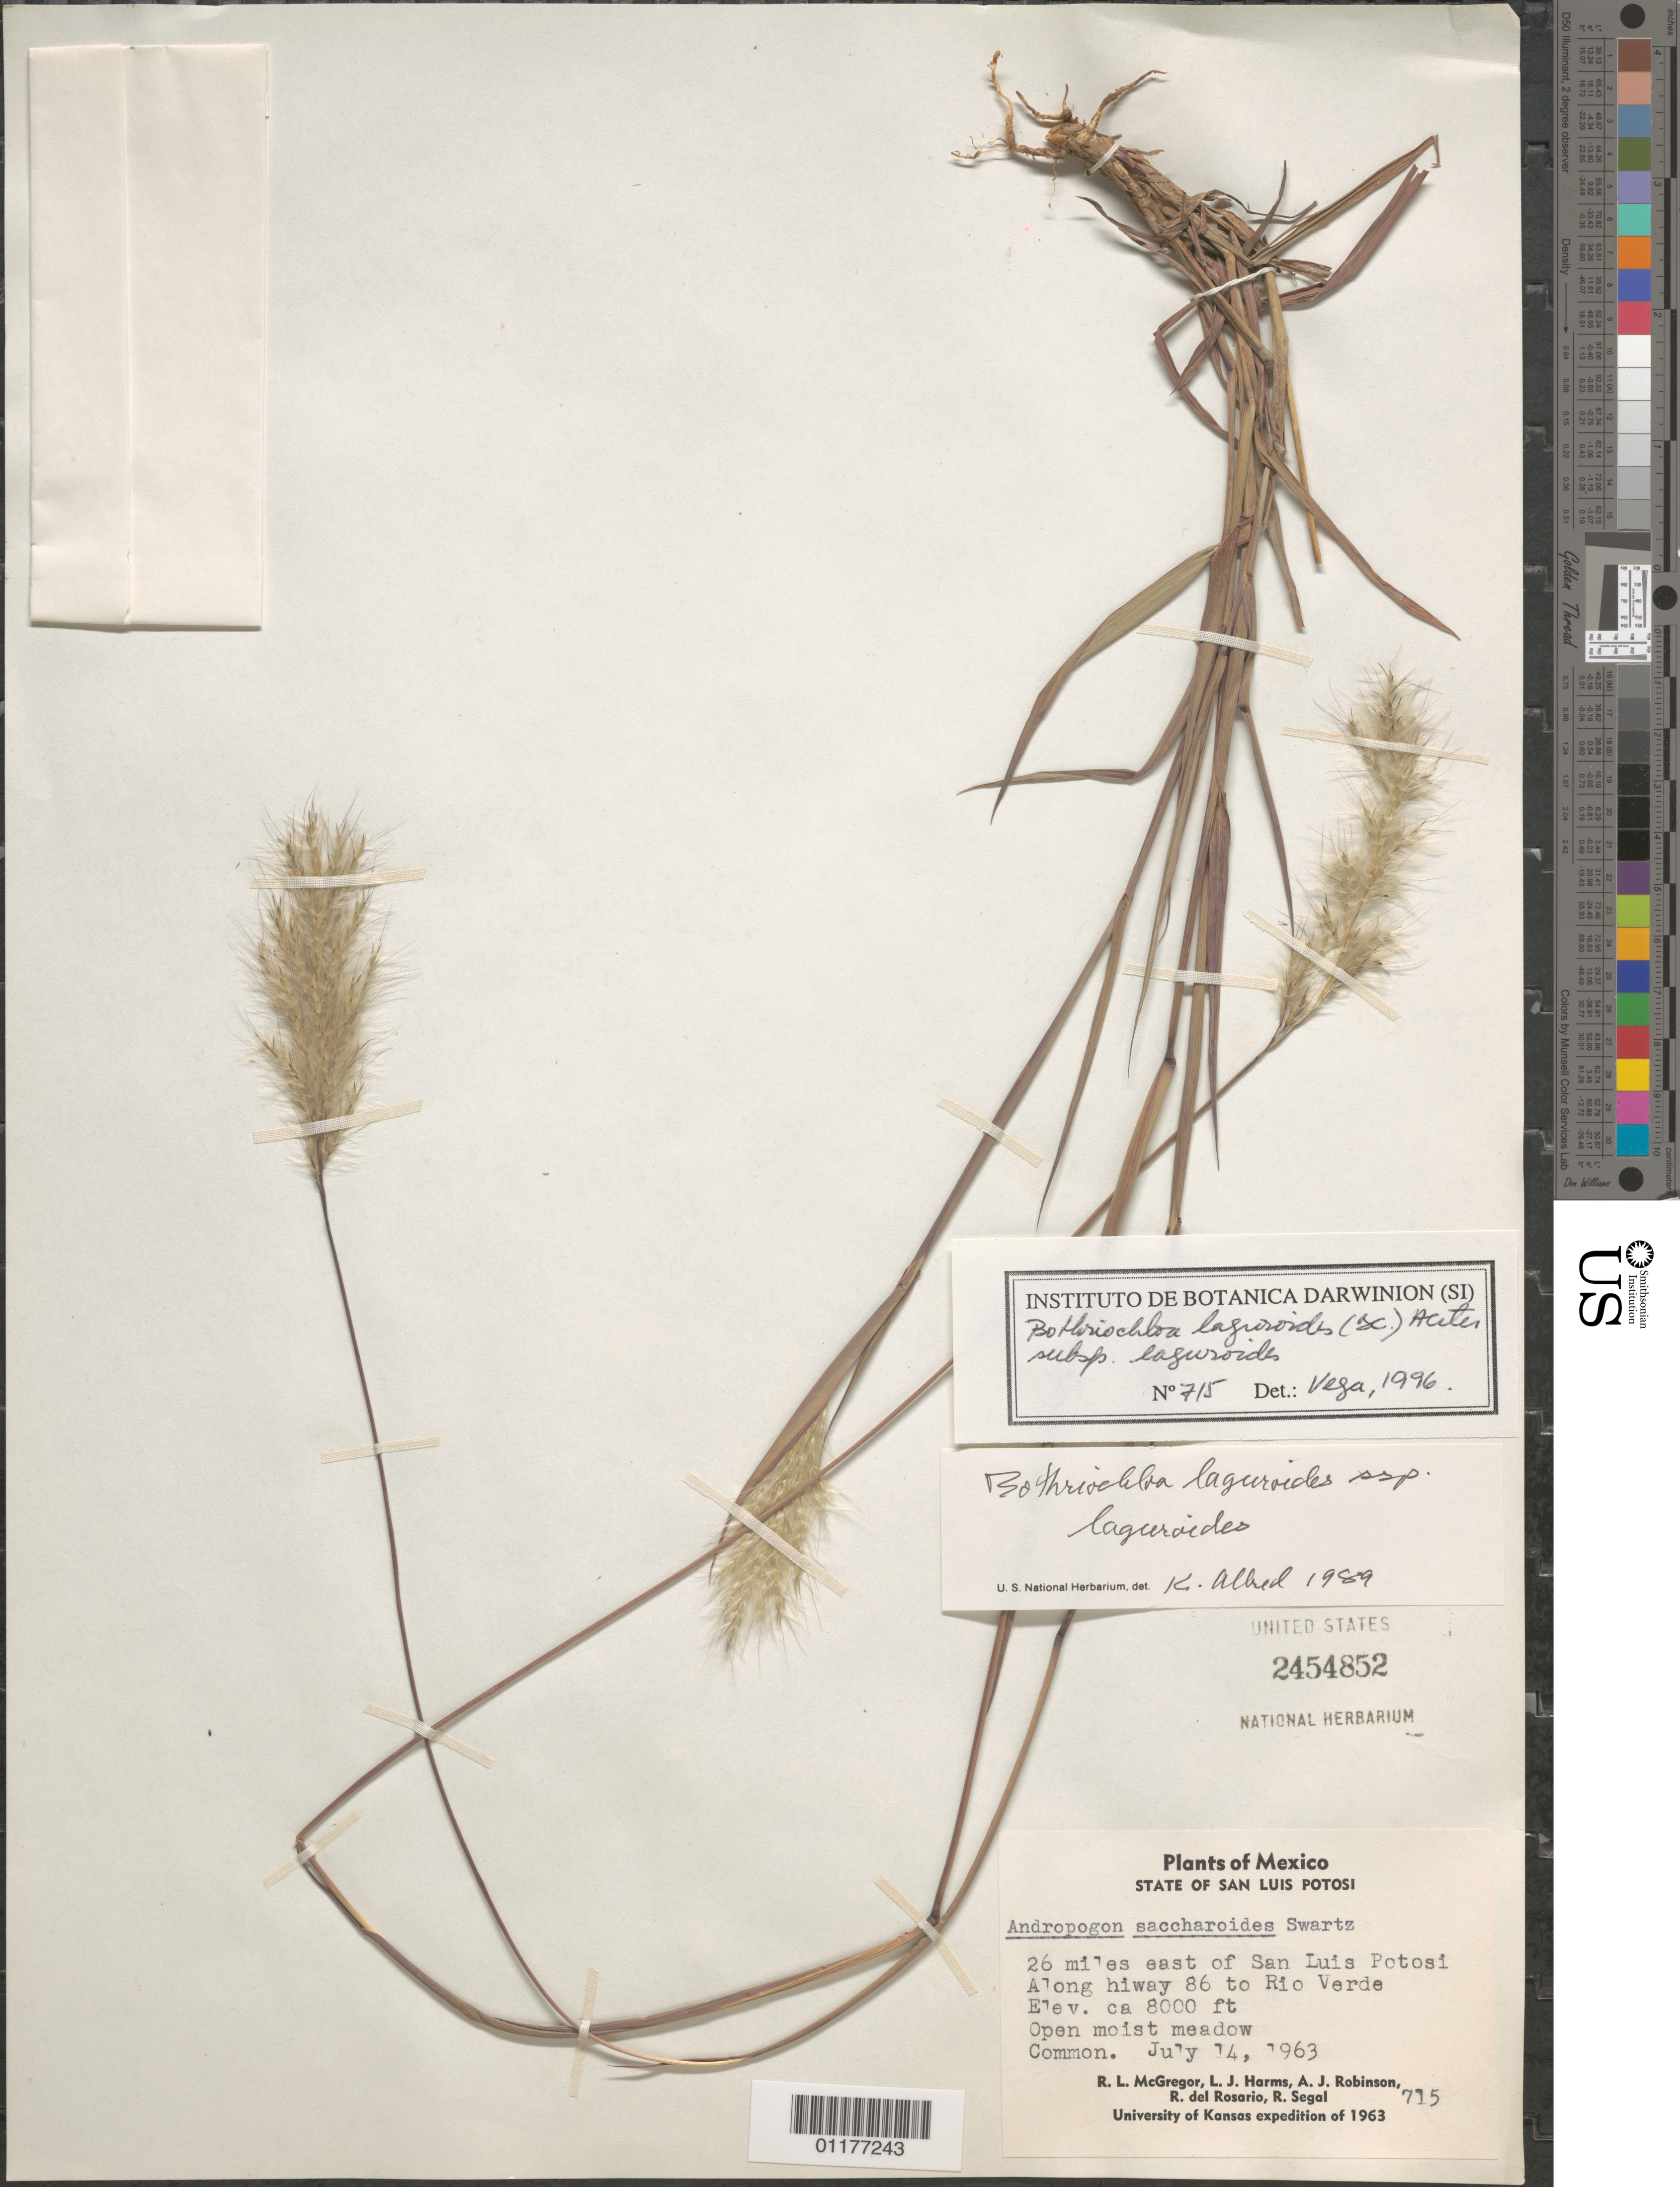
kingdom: Plantae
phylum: Tracheophyta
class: Liliopsida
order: Poales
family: Poaceae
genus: Bothriochloa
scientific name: Bothriochloa laguroides subsp. laguroides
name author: (DC.) Herter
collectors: R. L. McGregor, L. Harms, A. Robinson, R. del Rosario & R. Segal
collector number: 715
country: Mexico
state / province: San Luis Potosí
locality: E of San Luis Potosi, along hwy 86 to Rio Verde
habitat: open moist meadow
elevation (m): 2438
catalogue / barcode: US 2454852